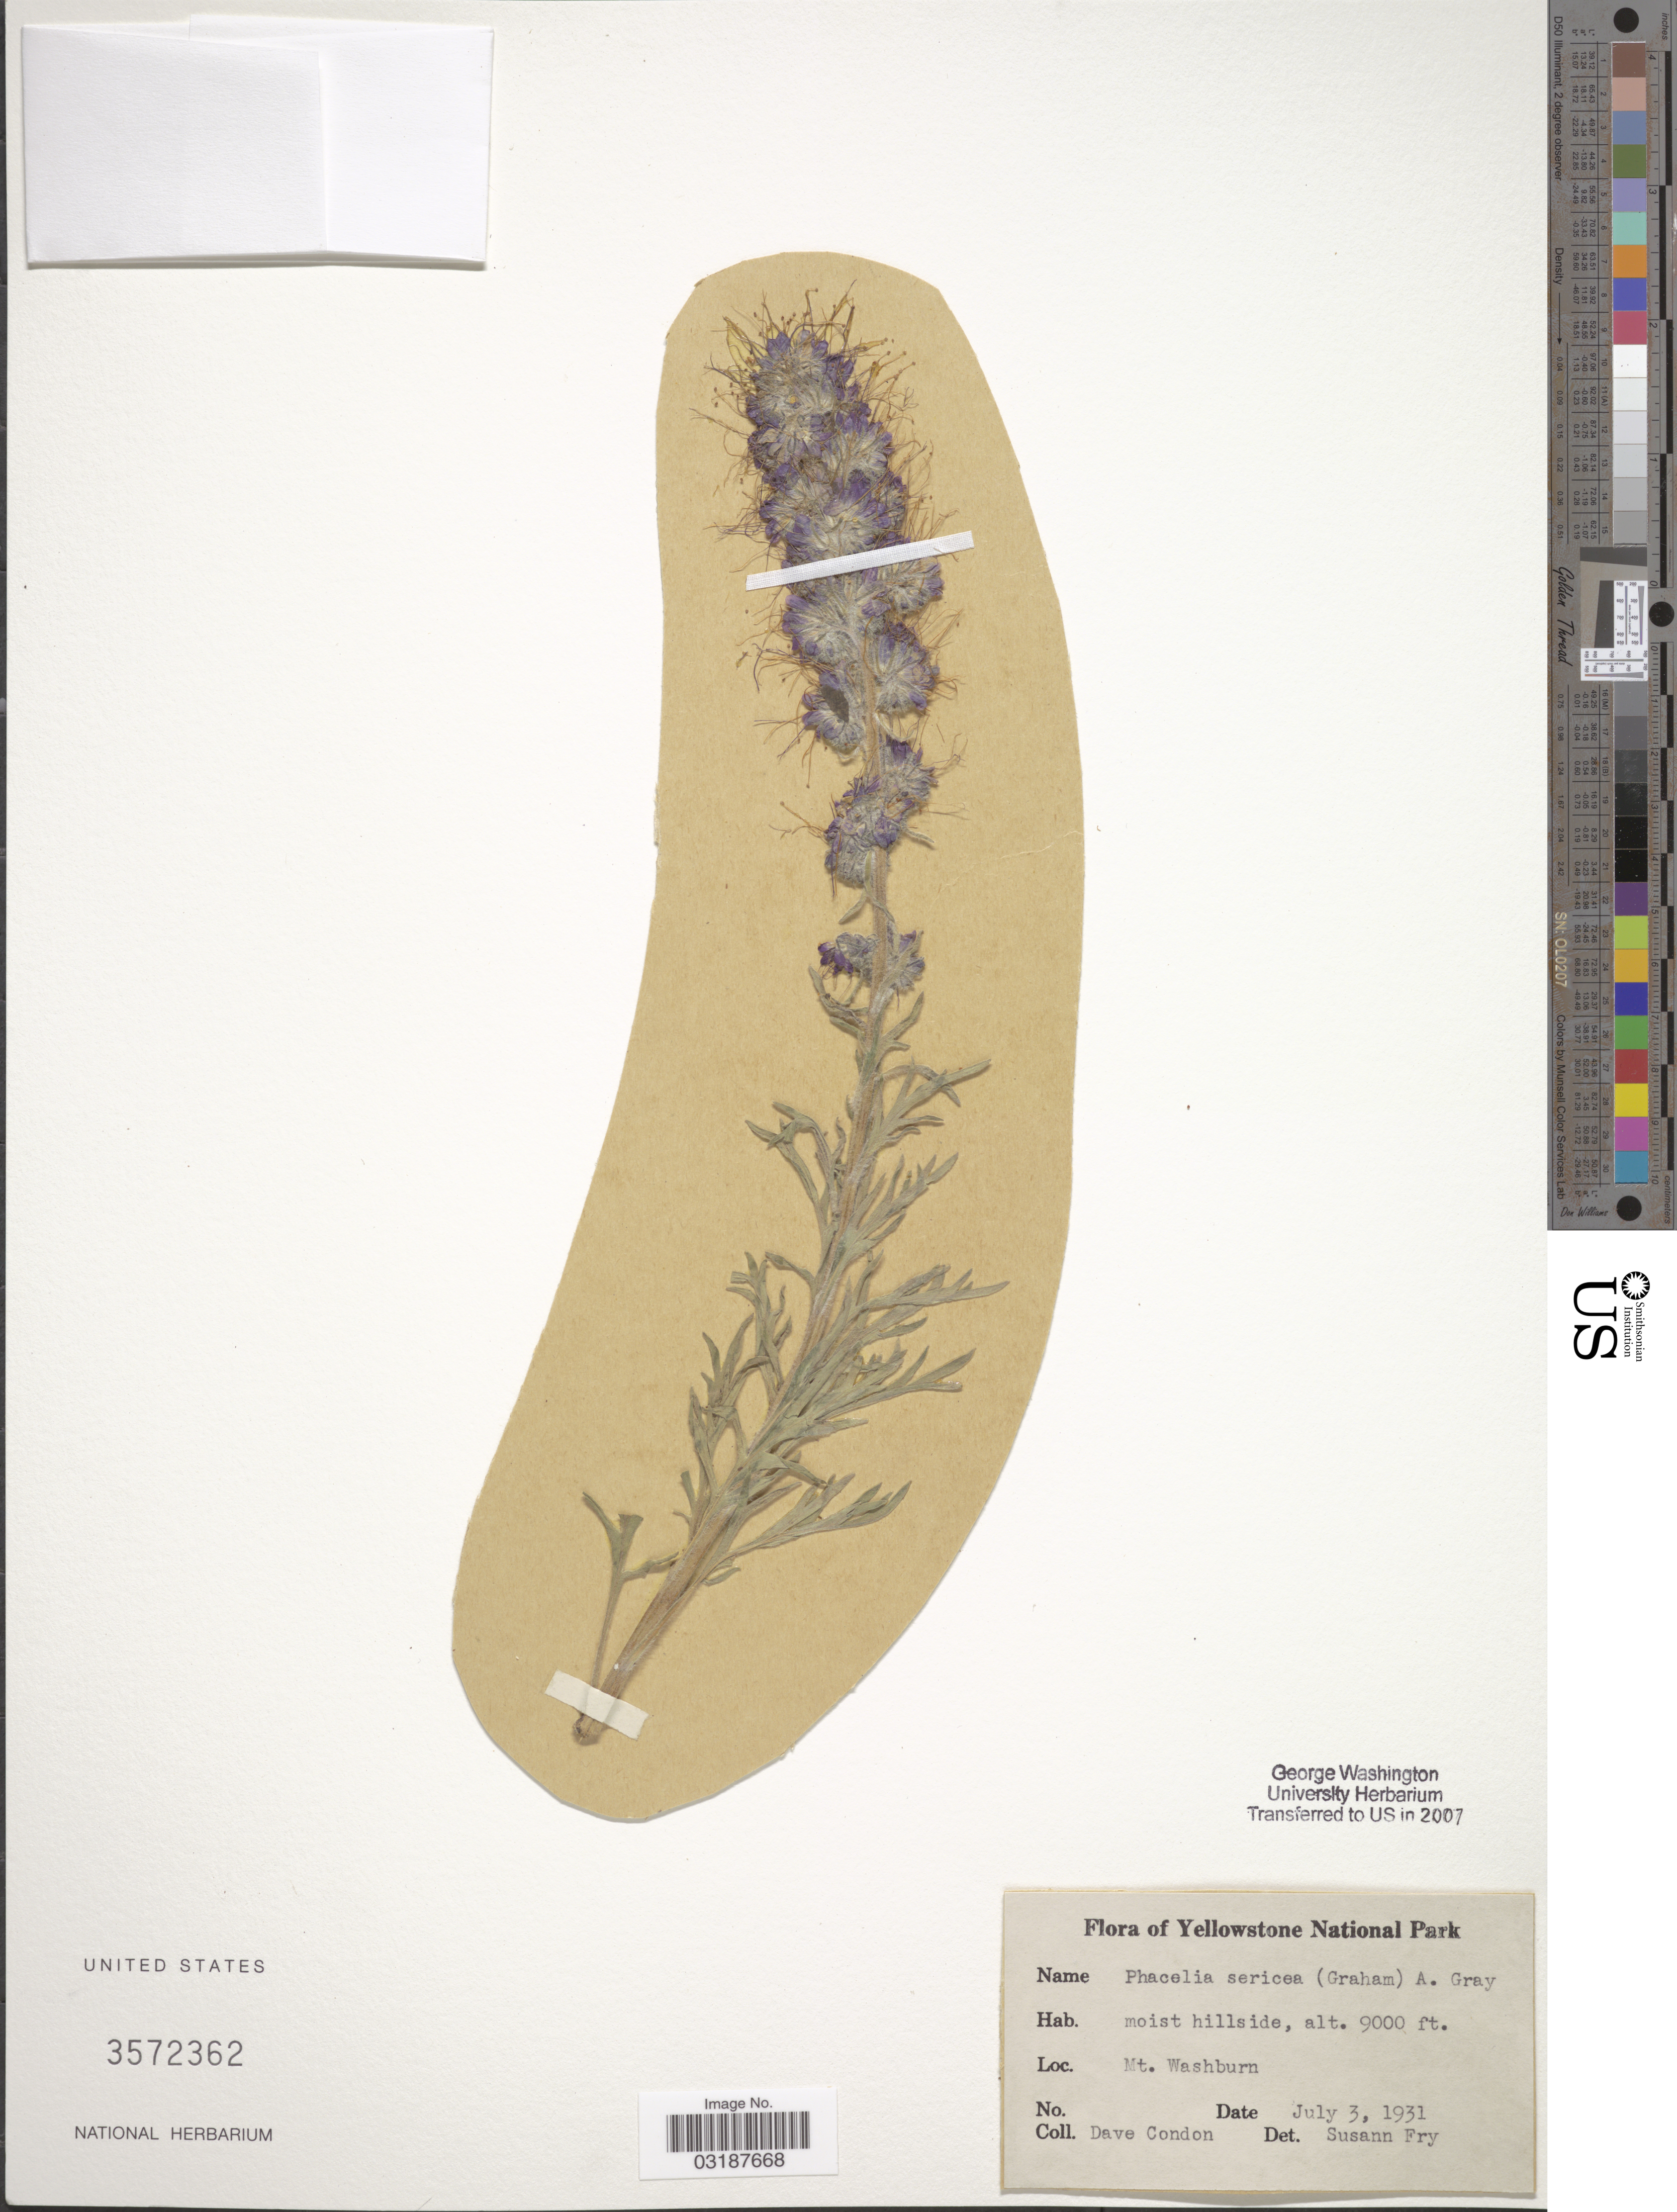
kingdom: Plantae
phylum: Tracheophyta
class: Magnoliopsida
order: Boraginales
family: Hydrophyllaceae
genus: Phacelia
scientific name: Phacelia sericea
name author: (Graham) A. Gray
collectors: D. Condon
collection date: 1931-07-03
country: United States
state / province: Wyoming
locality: Yellowstone National Park. Mt. Washburn.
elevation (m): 2743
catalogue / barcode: US 3572362